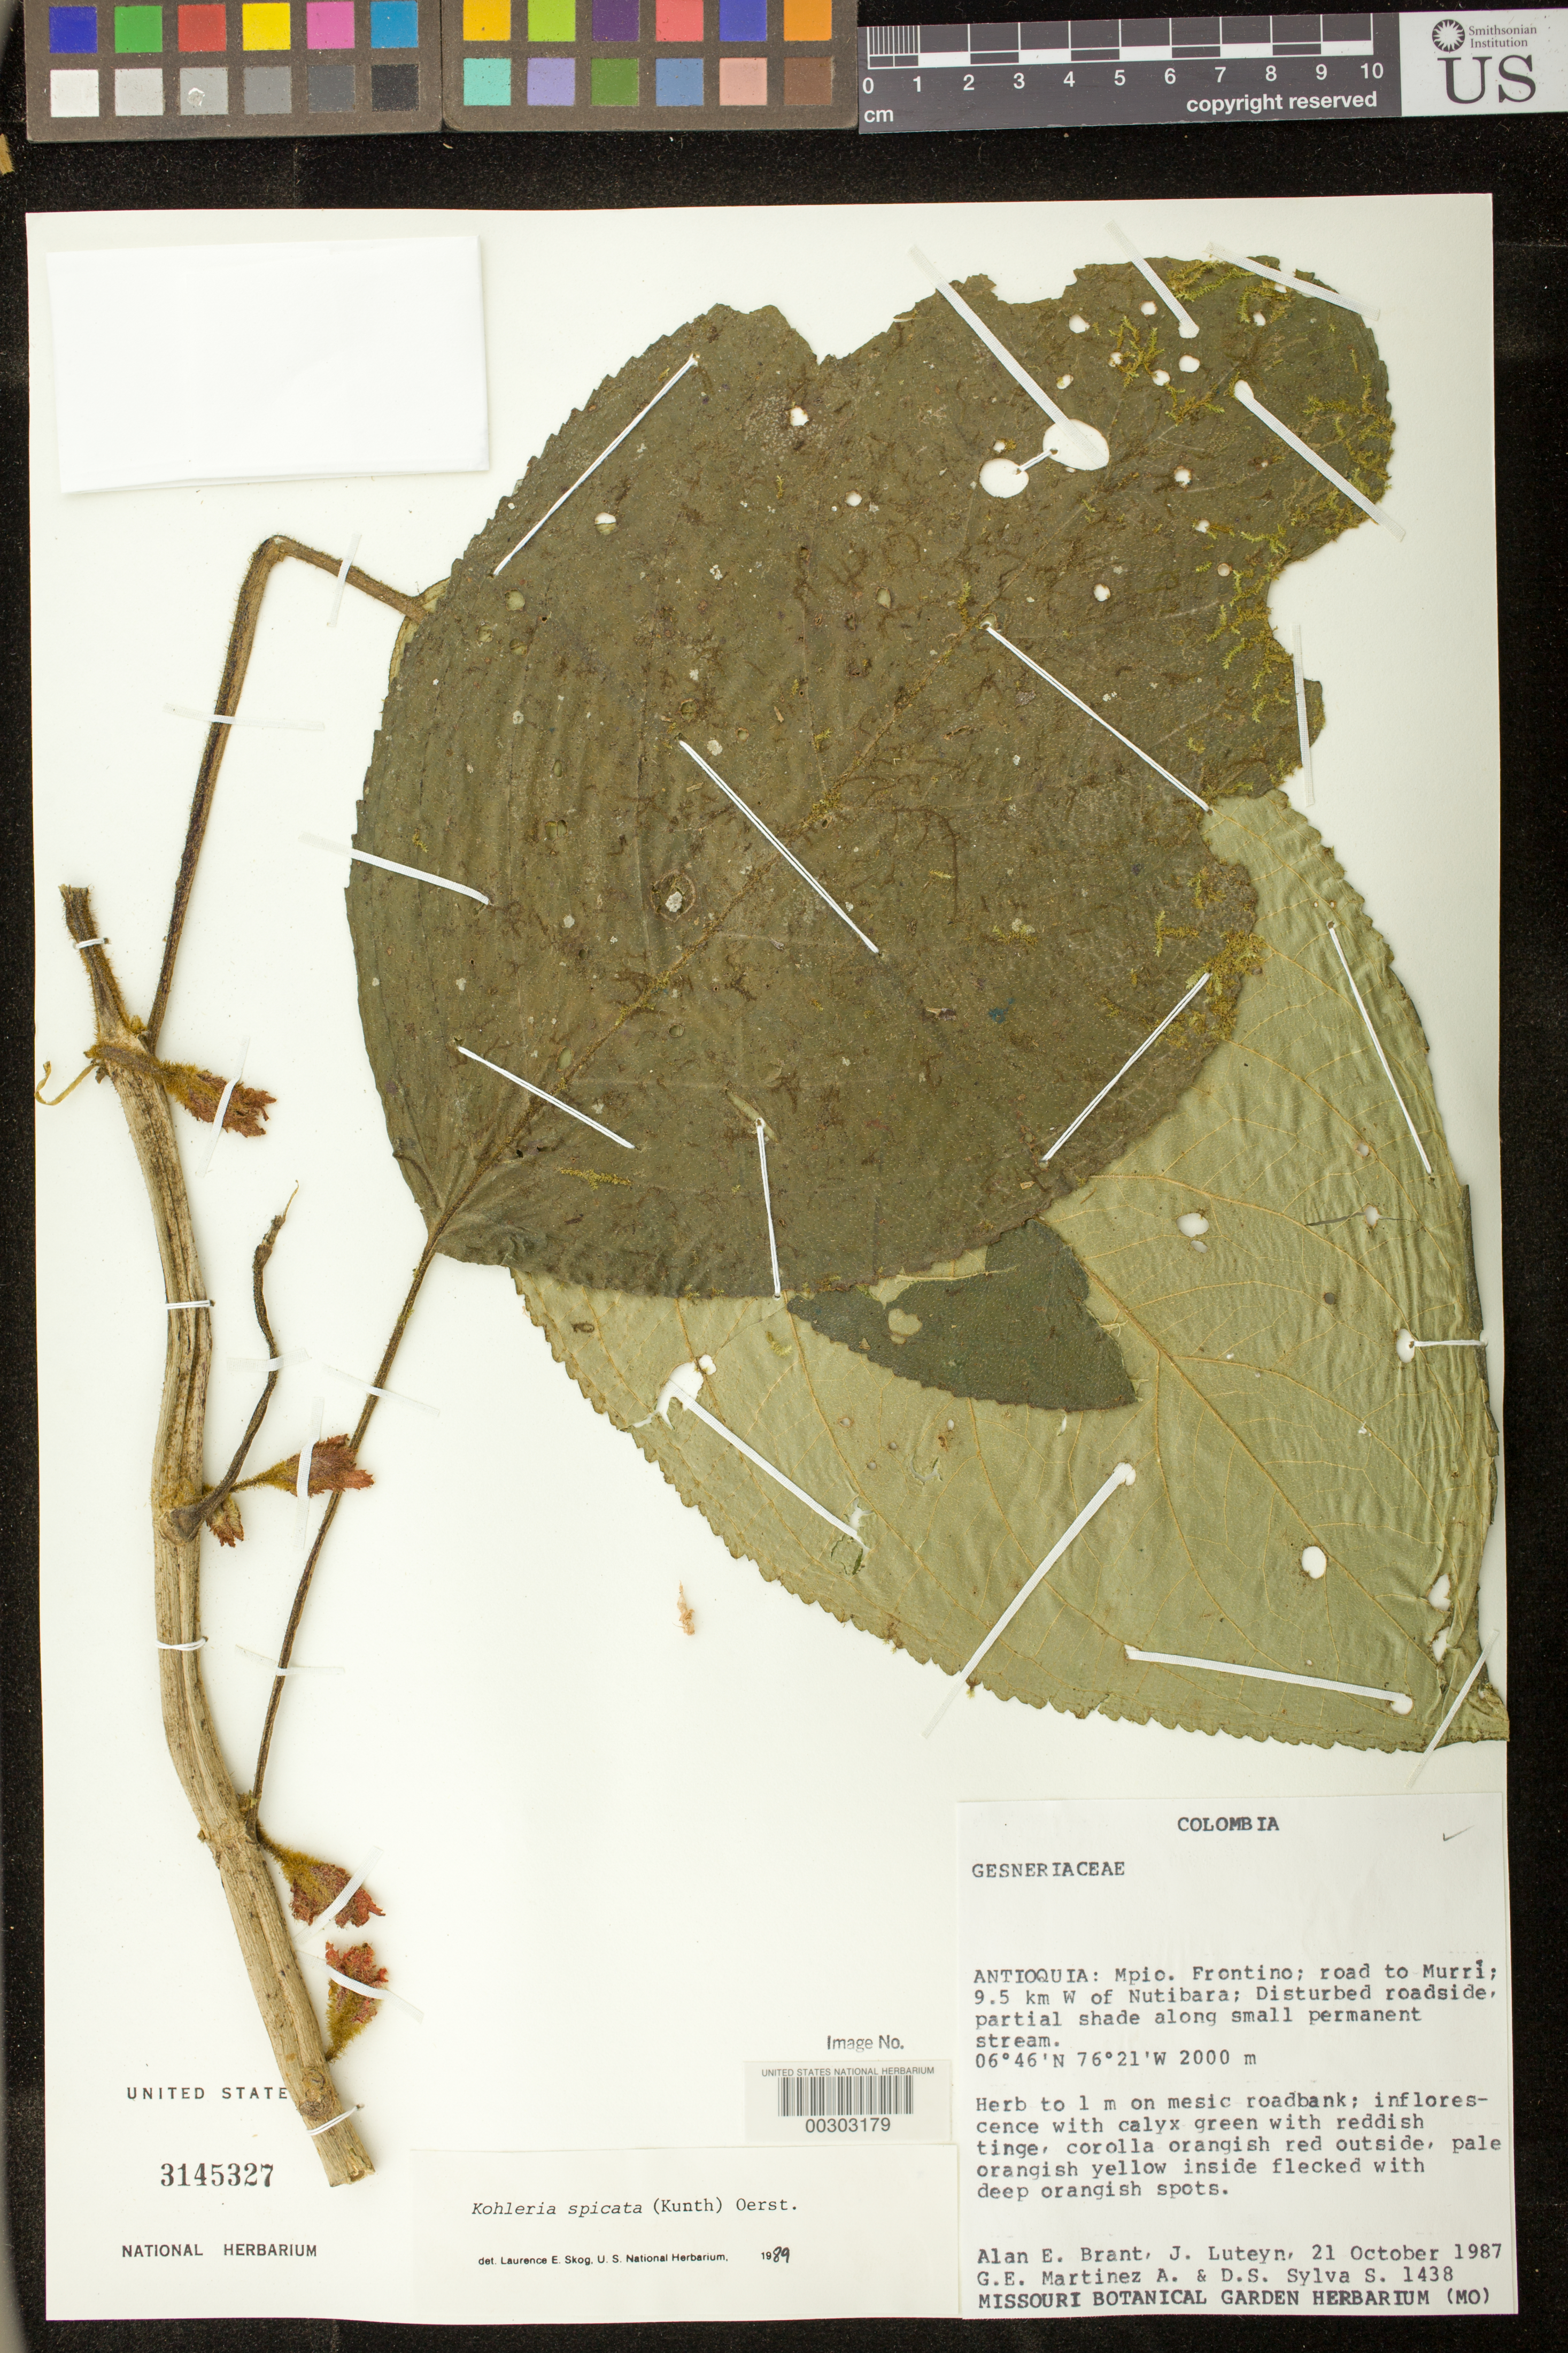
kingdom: Plantae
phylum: Tracheophyta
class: Magnoliopsida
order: Lamiales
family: Gesneriaceae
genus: Kohleria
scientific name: Kohleria spicata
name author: (Kunth) Oerst.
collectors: A. Brant, J. L. Luteyn, G. E. Martinez-A. & D. Sylva-S.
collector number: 1438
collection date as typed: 21 Oct 1987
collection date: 1987-10-21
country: Colombia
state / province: Antioquia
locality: Mun. of Frontino, road to Murri, 9.5 km W of Nutibara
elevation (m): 2000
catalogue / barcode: US 3145327